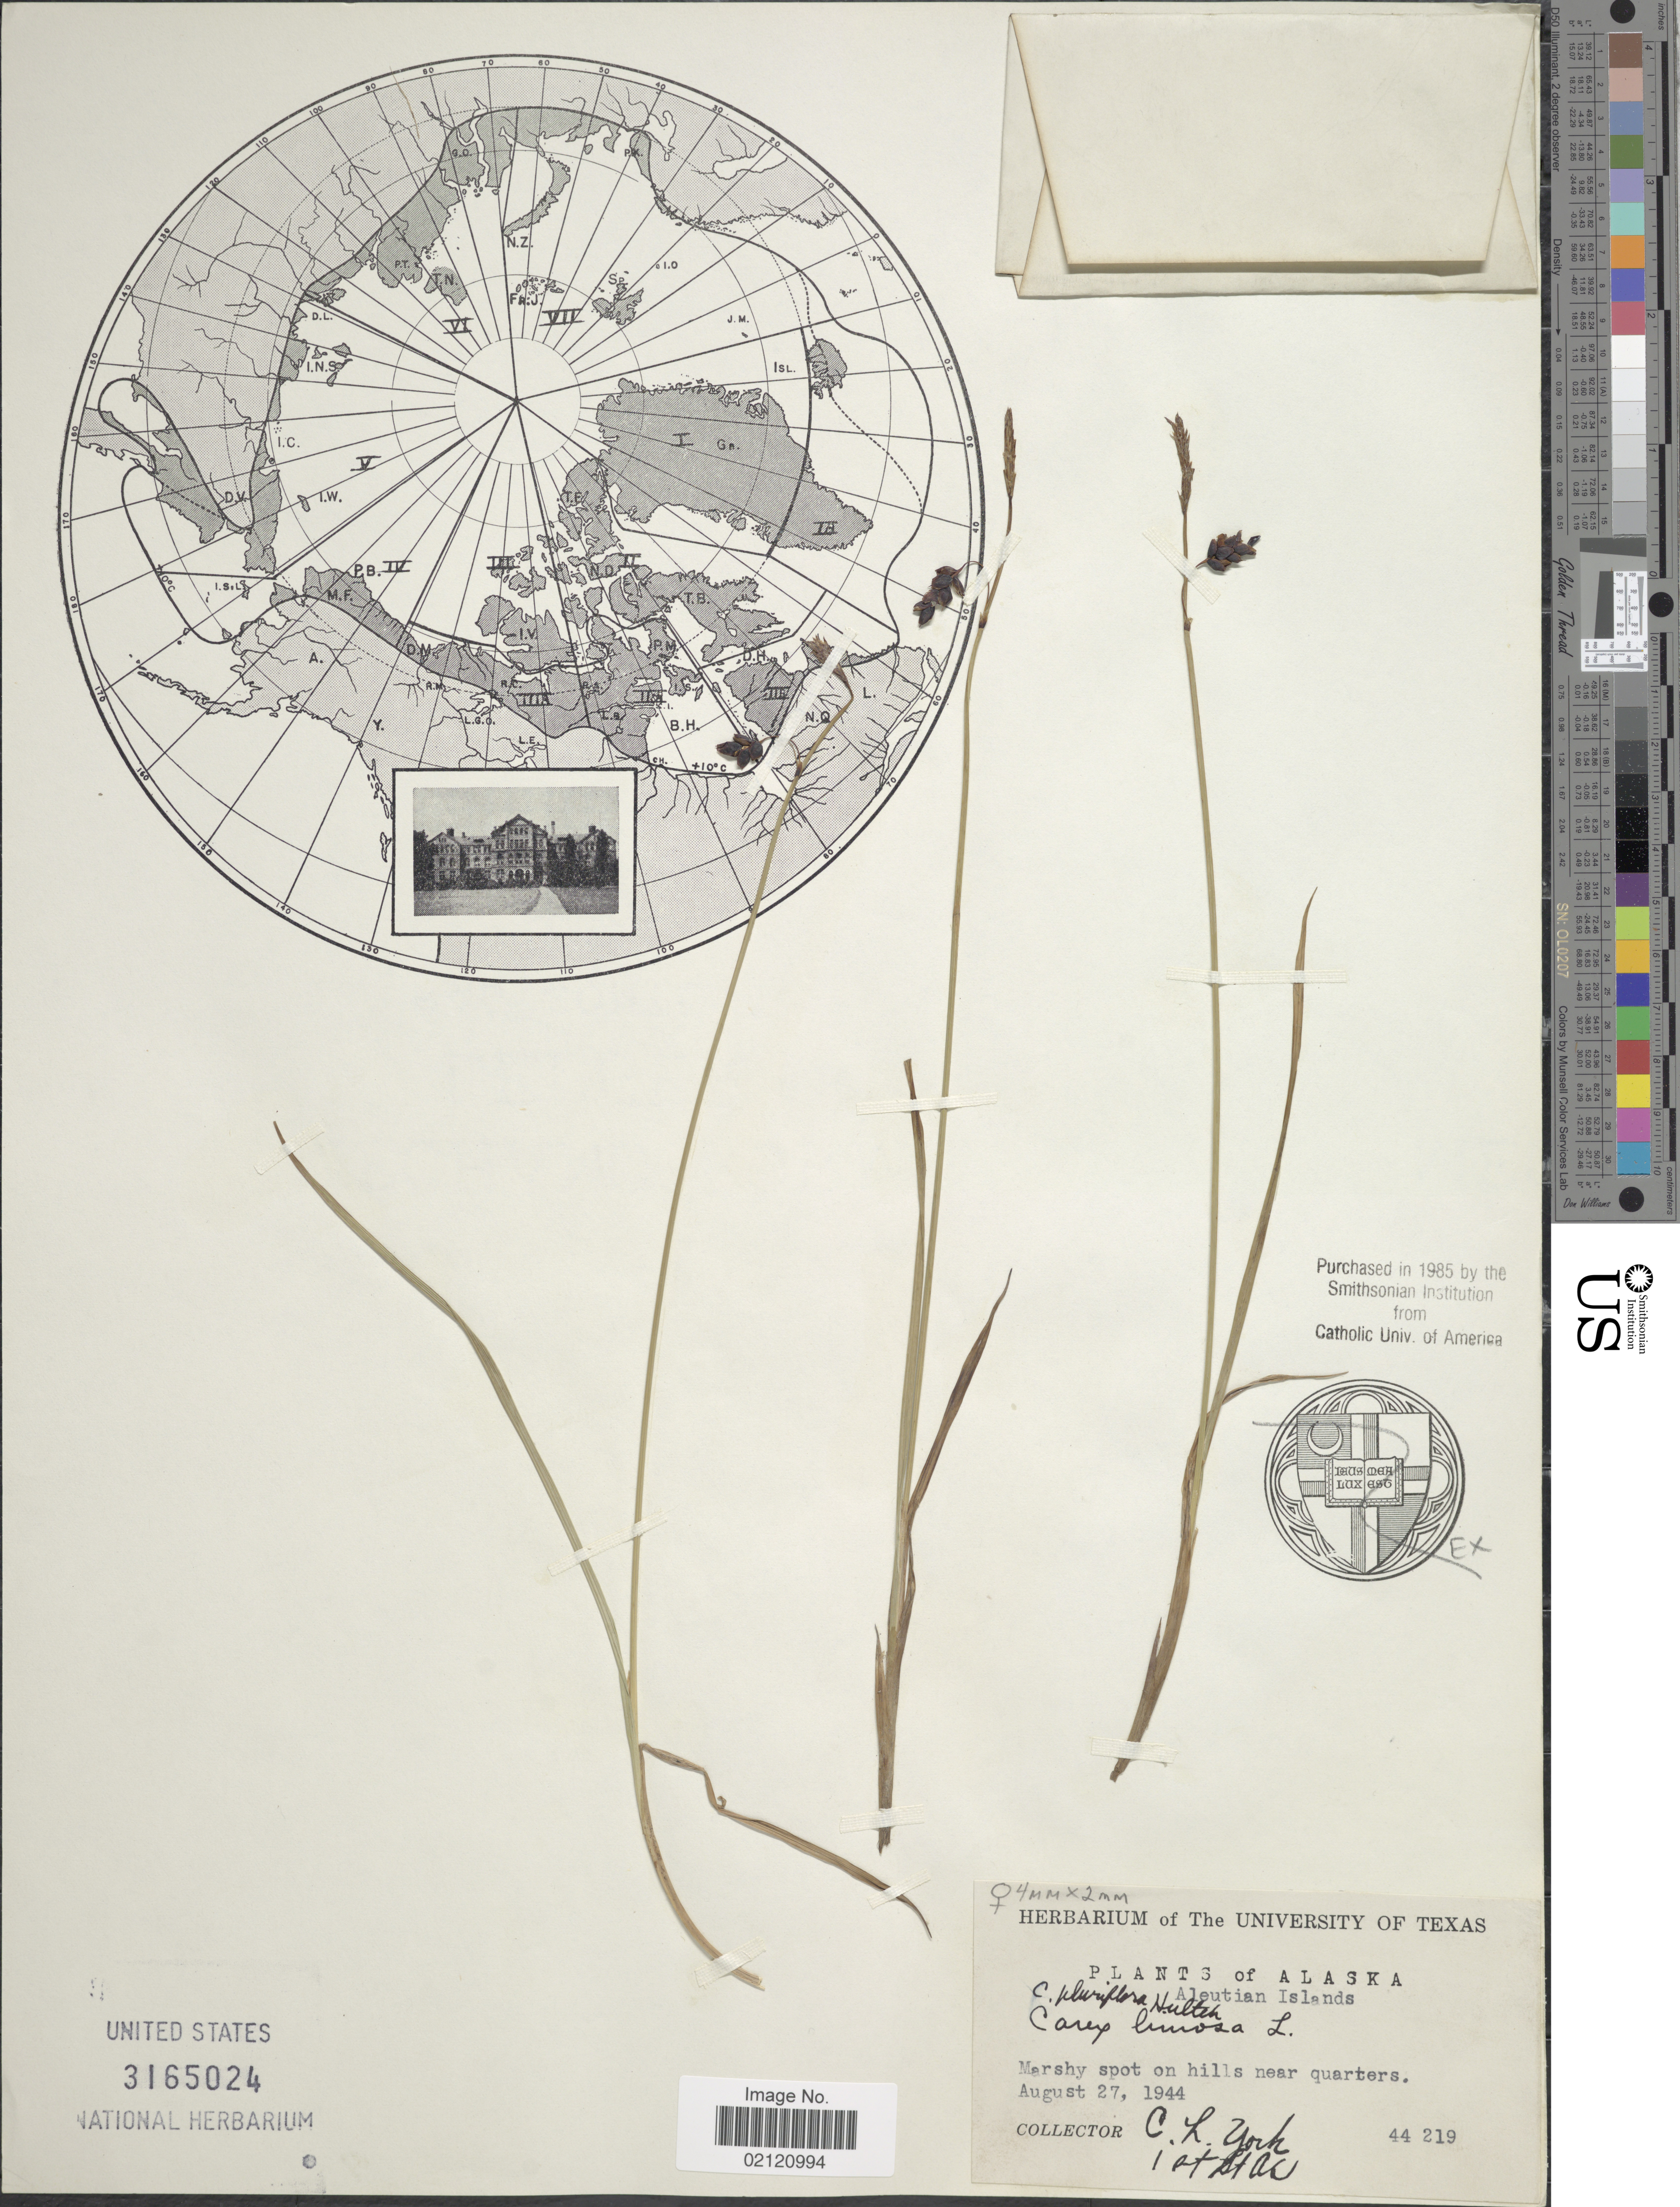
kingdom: Plantae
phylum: Tracheophyta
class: Liliopsida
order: Poales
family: Cyperaceae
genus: Carex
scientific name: Carex limosa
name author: L.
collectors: C. L. York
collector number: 44219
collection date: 1944-08-27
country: United States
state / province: Alaska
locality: Aleutian Islands, Marshy spot on hills near quarters.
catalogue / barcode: US 3165024